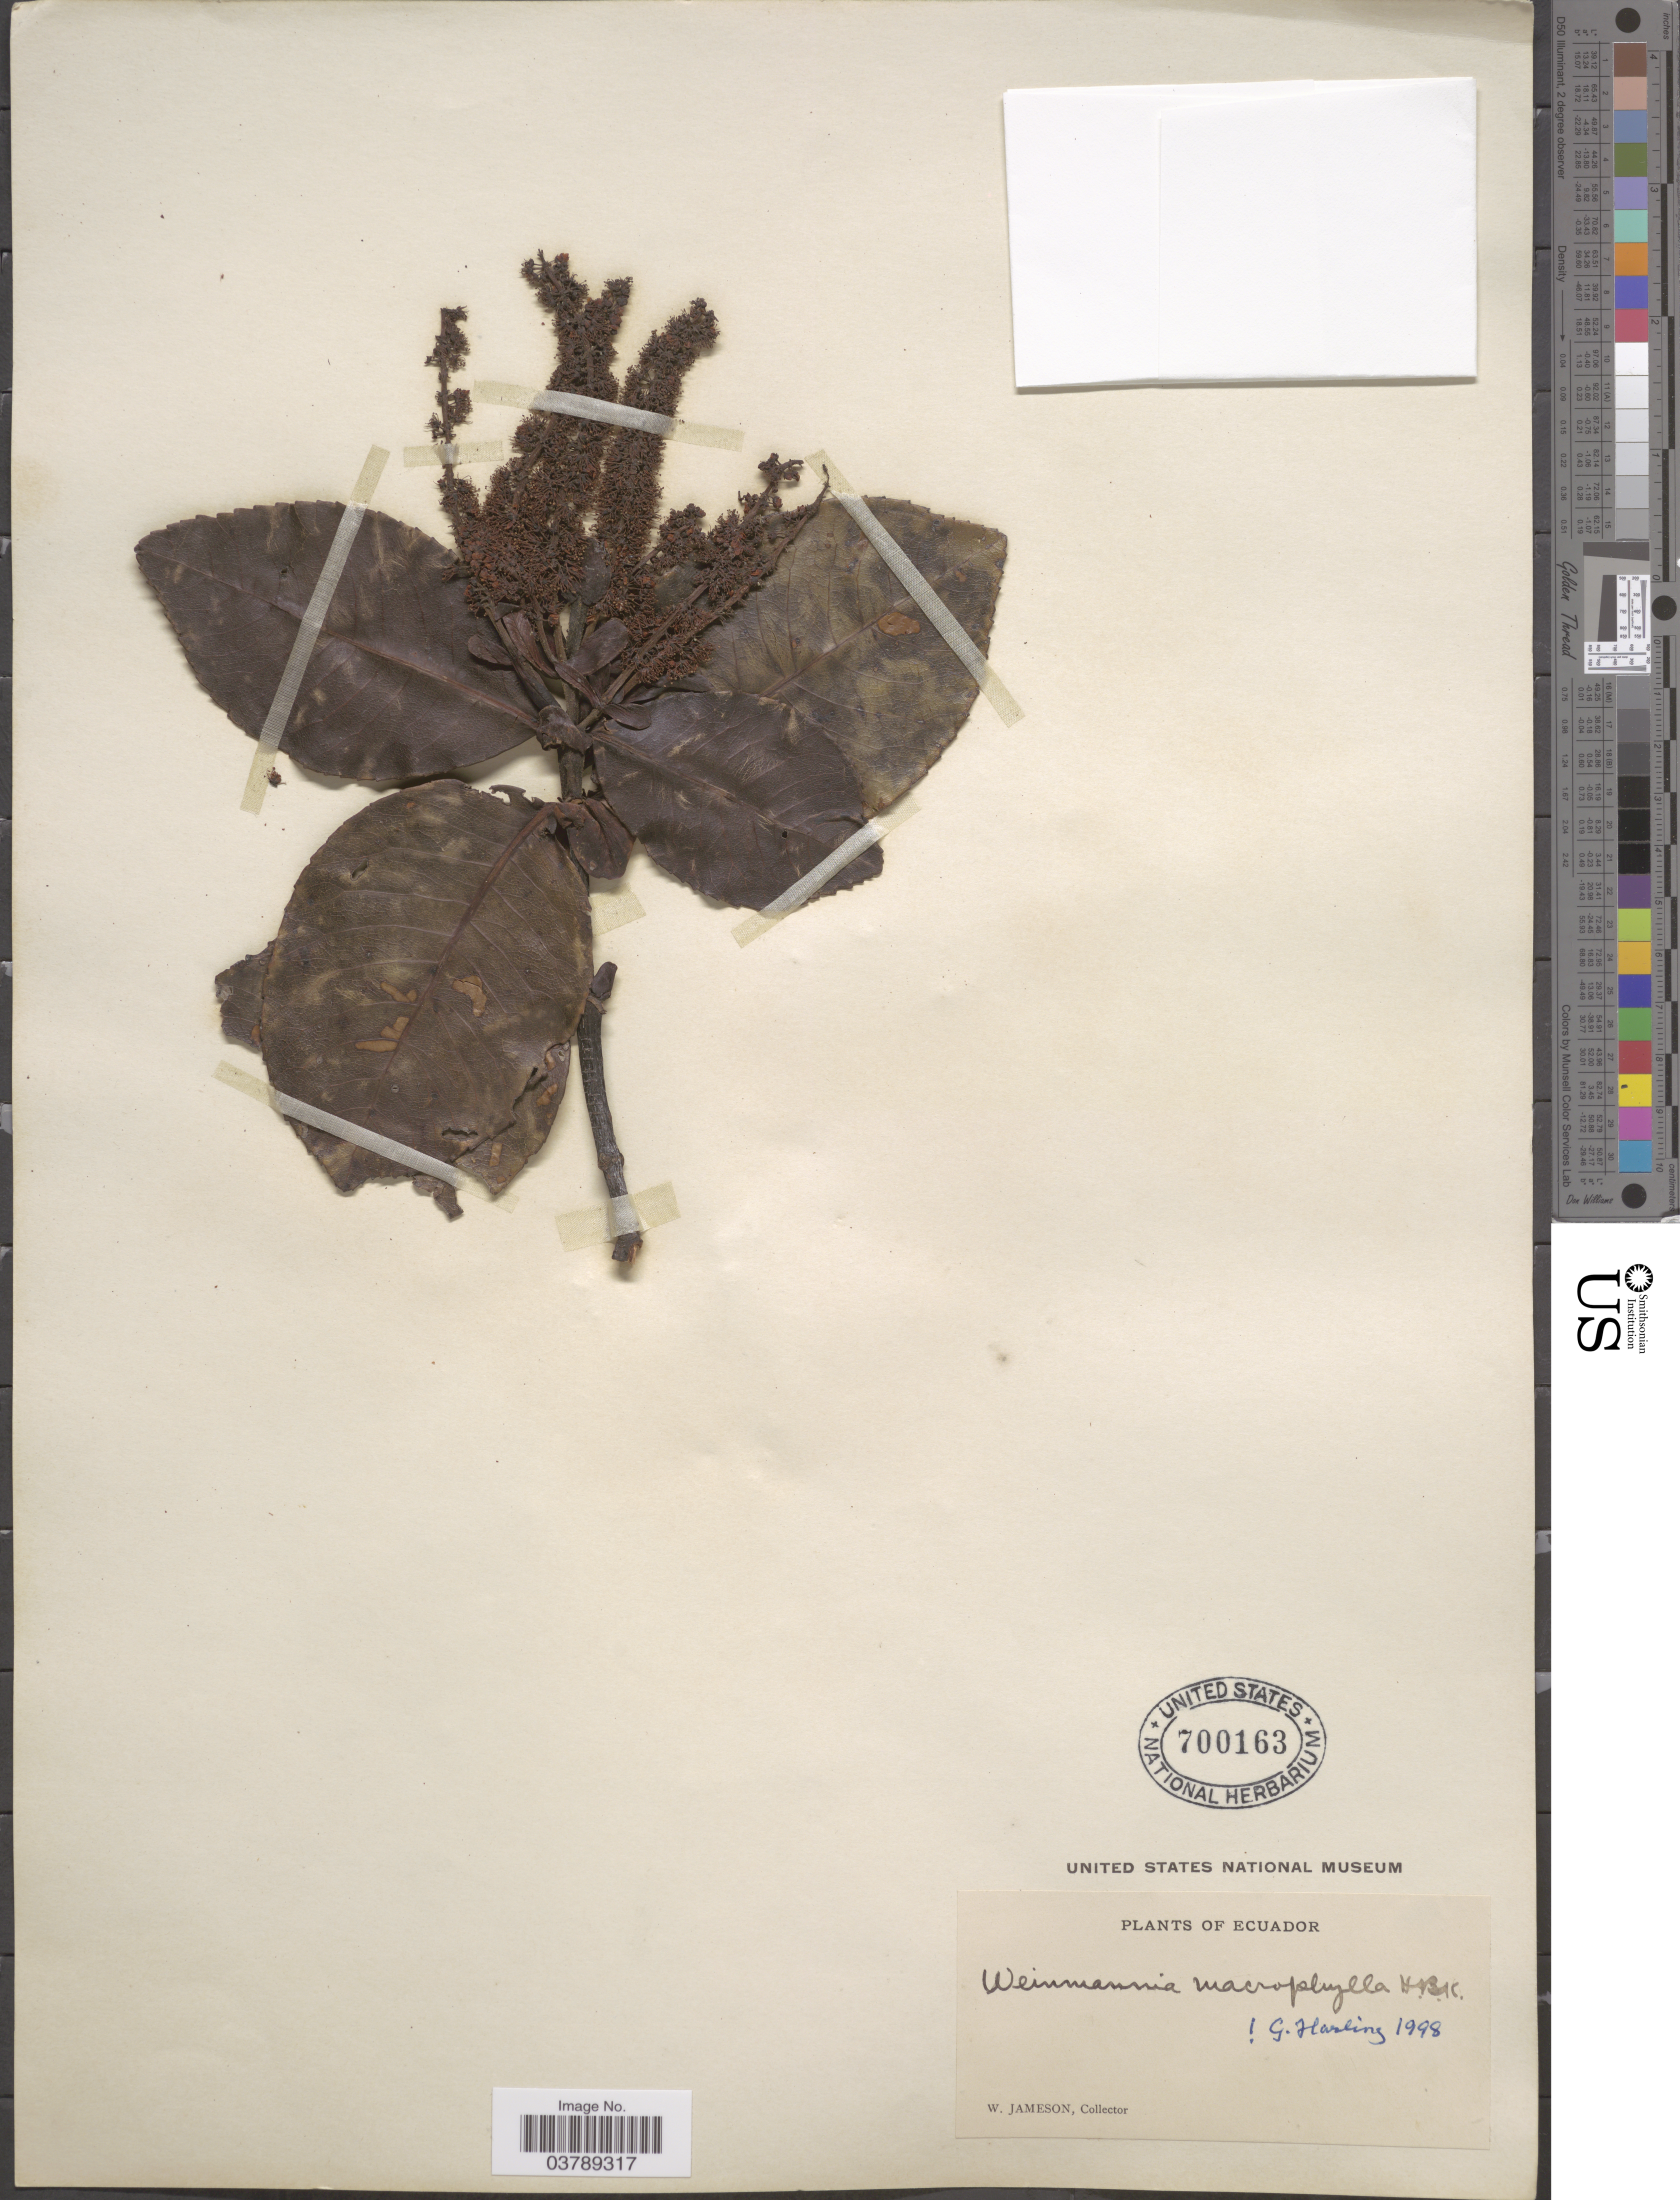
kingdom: Plantae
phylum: Tracheophyta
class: Magnoliopsida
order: Oxalidales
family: Cunoniaceae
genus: Weinmannia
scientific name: Weinmannia macrophylla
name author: Kunth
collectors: W. Jameson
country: Ecuador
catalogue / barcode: US 700163